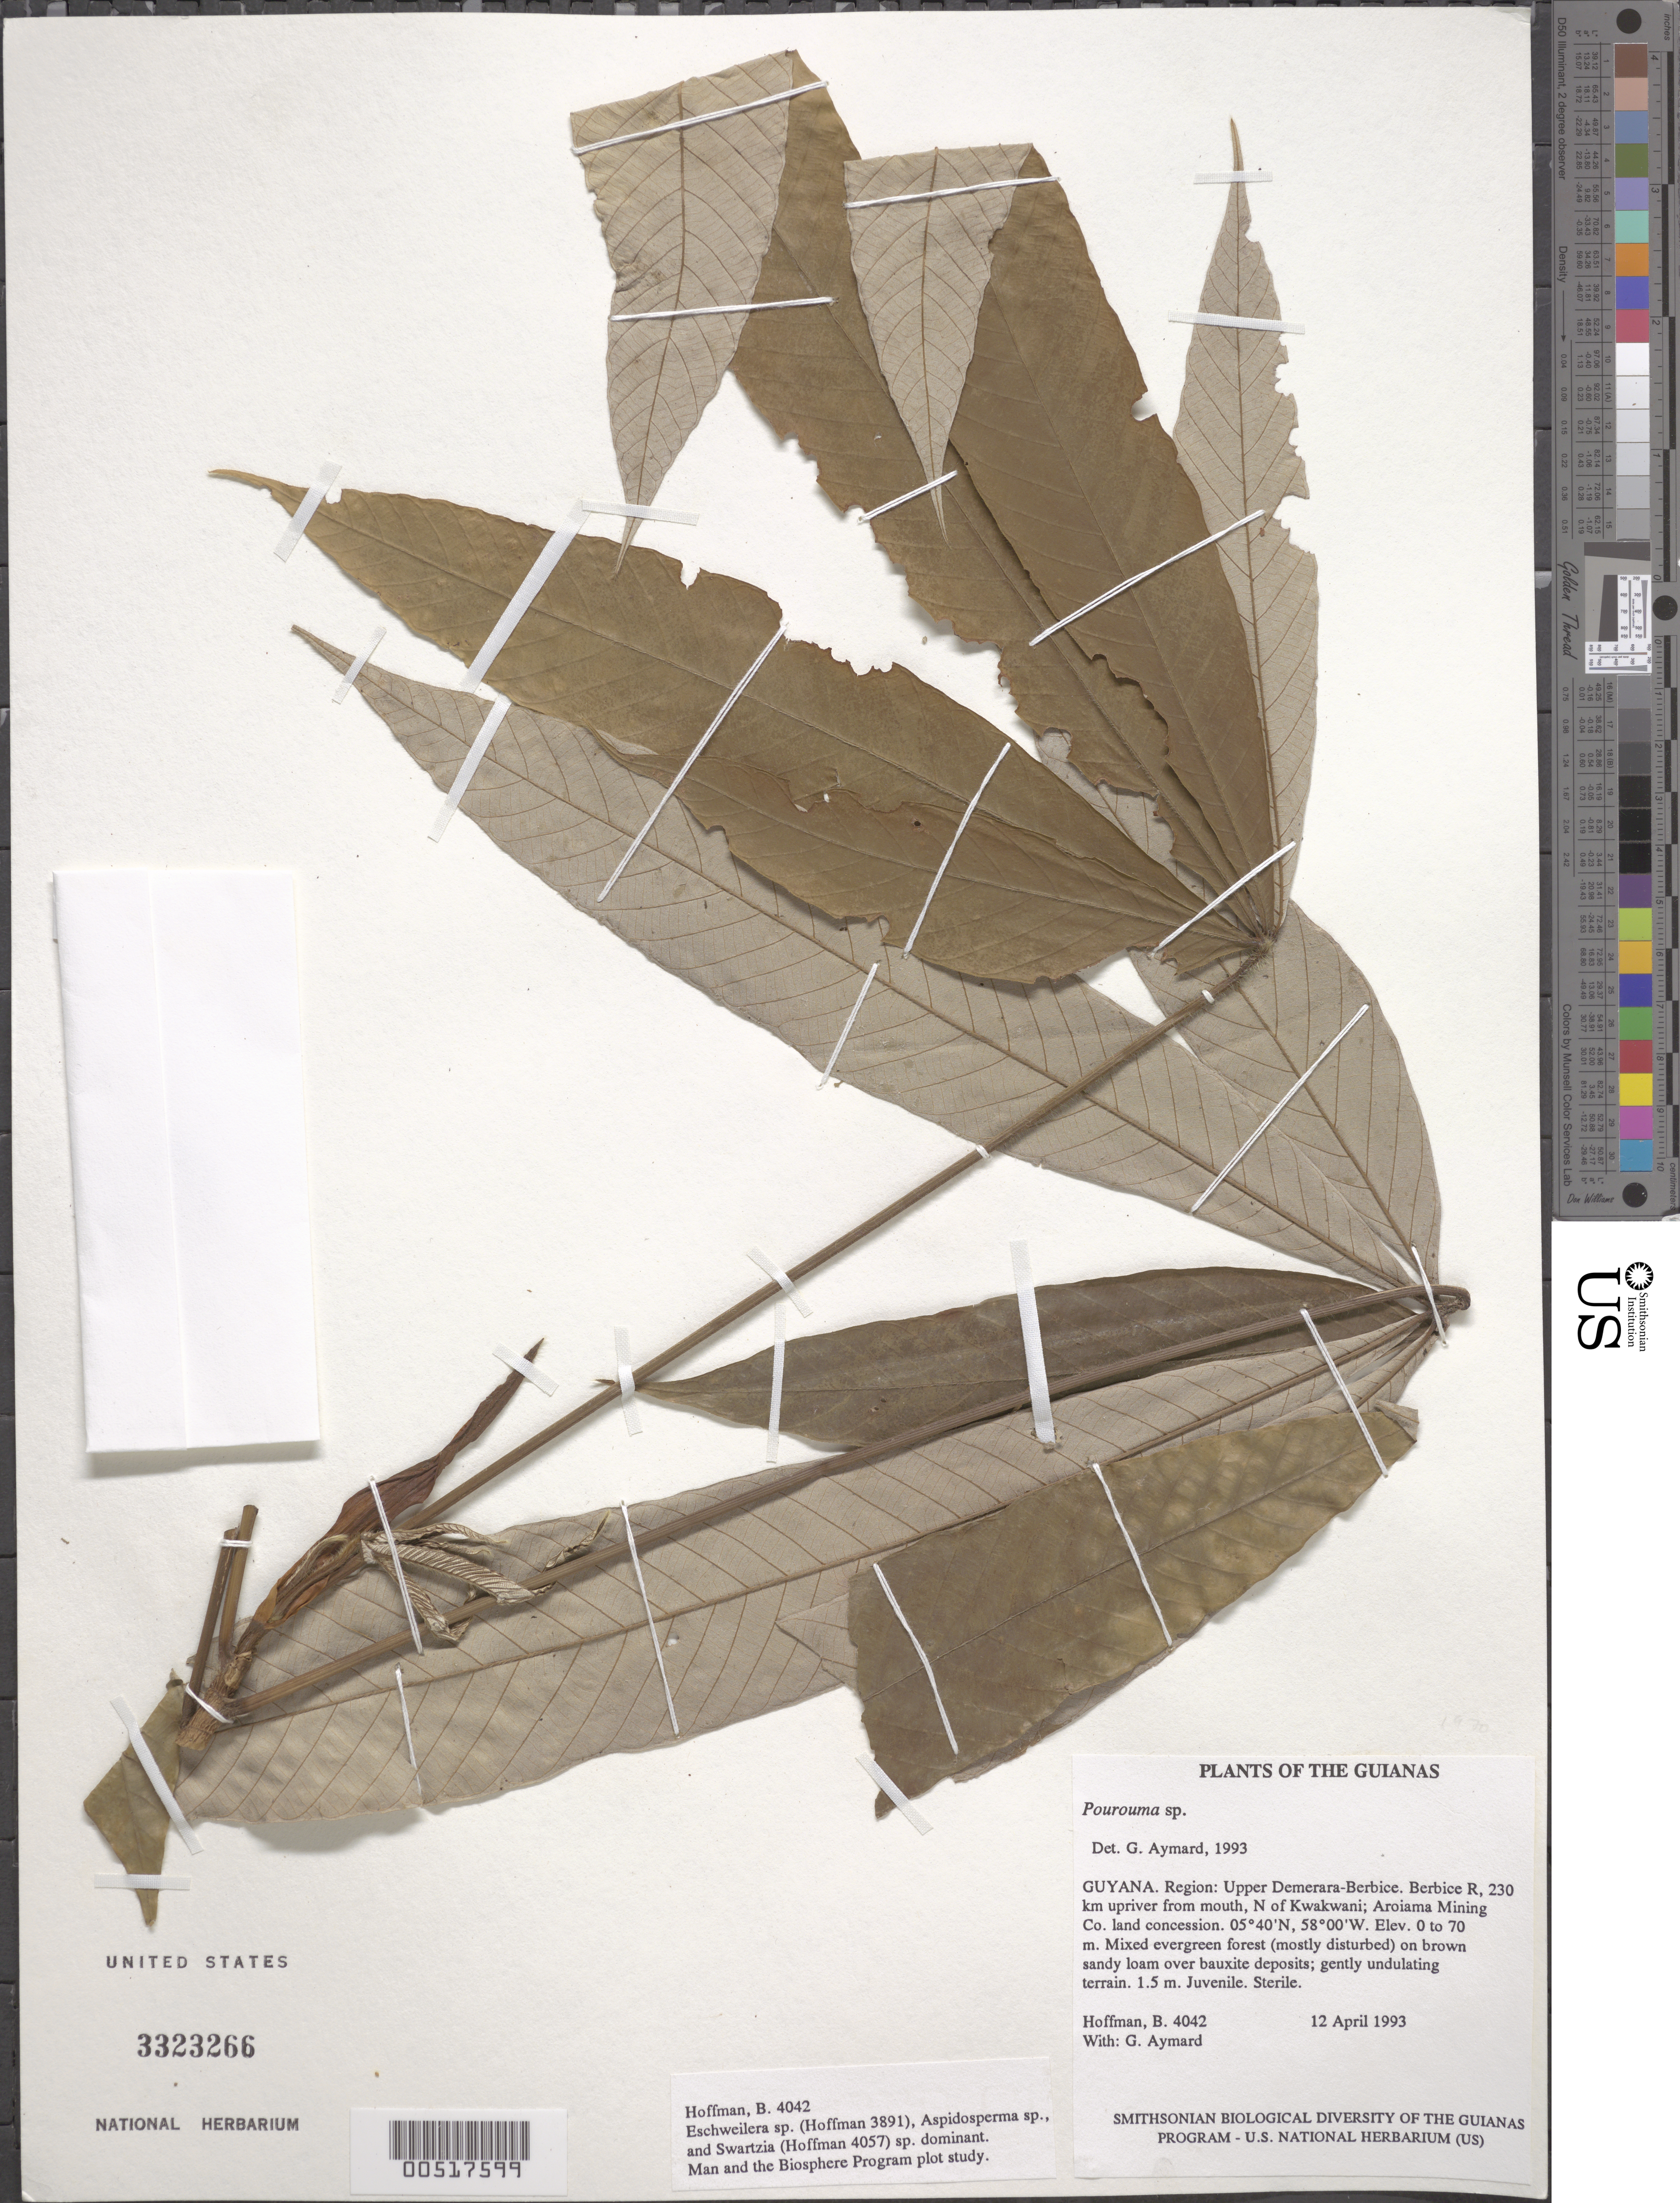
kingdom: Plantae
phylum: Tracheophyta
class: Magnoliopsida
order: Rosales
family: Urticaceae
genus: Pourouma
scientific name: Pourouma cucura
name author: Standl. & Cuatrec.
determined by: Berg, C. C.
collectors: B. Hoffman & G. A. Aymard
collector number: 4042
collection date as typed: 12 April 1993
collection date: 1993-04-12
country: Guyana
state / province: U. Demerara-Berbice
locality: Berbice River, 230 km upriver from mouth, N of Kwakwani; Aroiama Mining Co. land concession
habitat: Mixed evergreen forest (mostly disturbed) on brown sandy loam over bauxite deposits; gently undulating terrain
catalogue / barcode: US 3323266